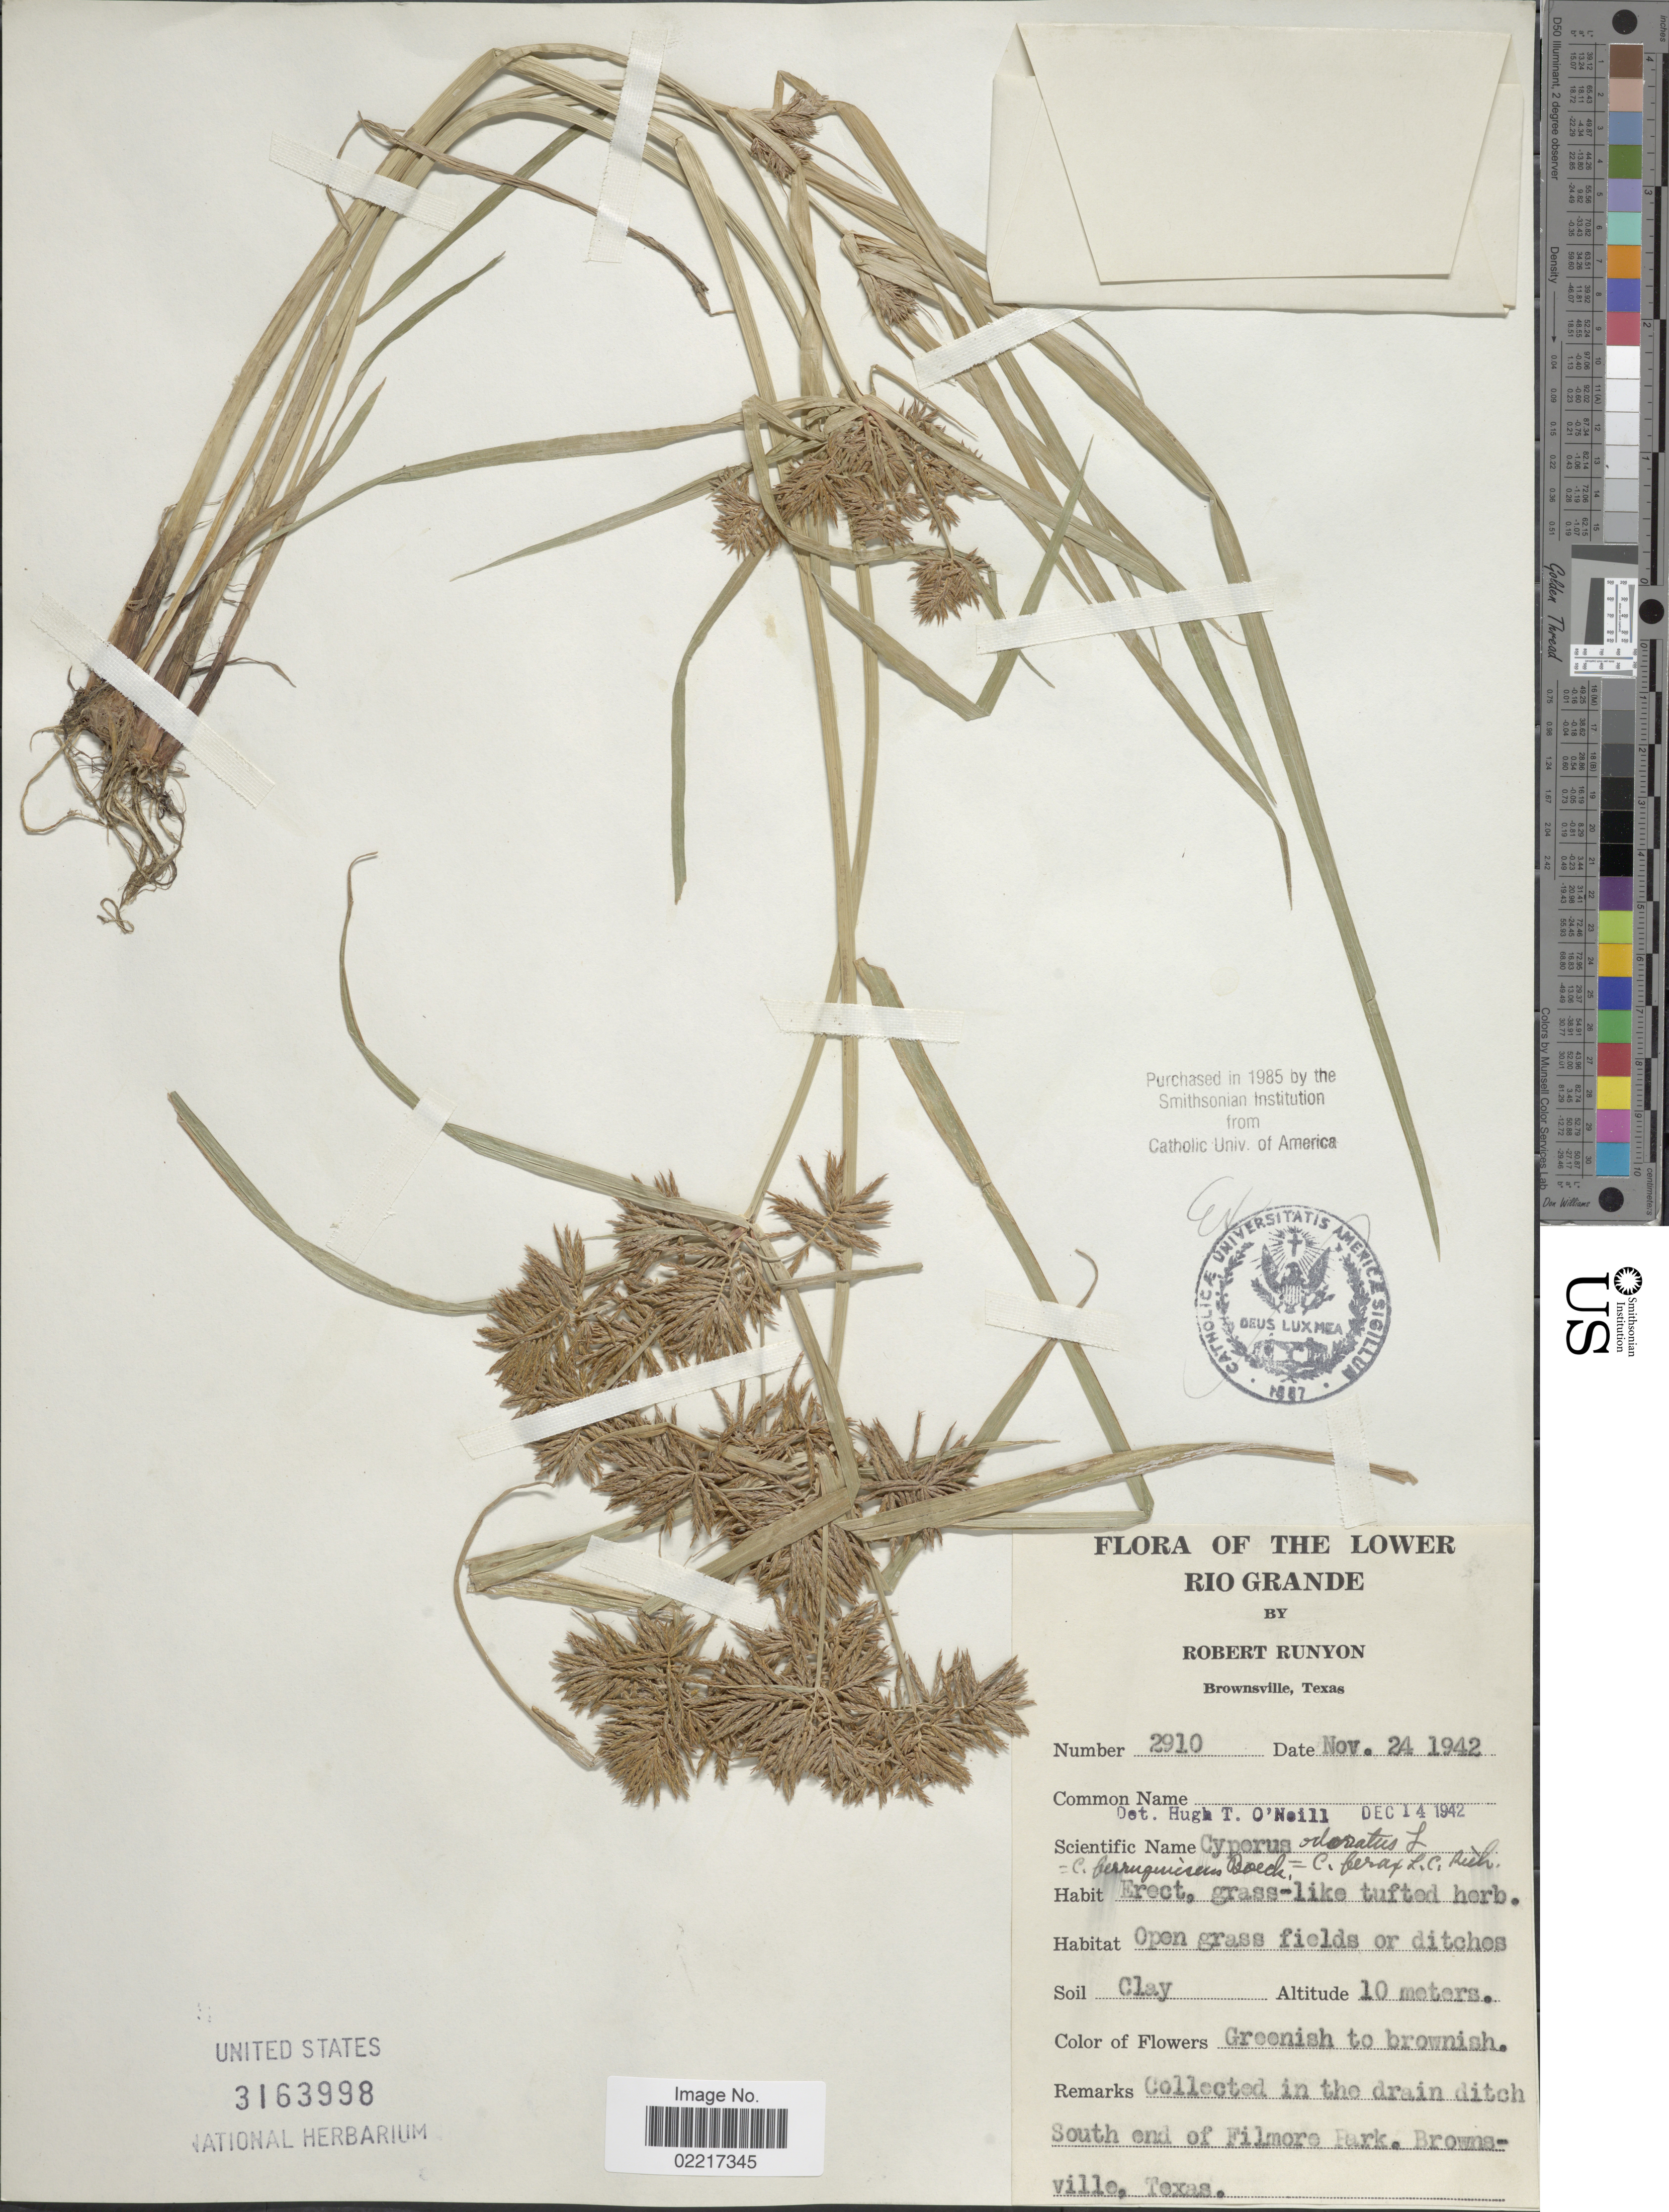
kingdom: Plantae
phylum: Tracheophyta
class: Liliopsida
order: Poales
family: Cyperaceae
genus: Cyperus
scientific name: Cyperus odoratus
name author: L.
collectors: R. Runyon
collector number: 2910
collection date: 1942-11-24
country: United States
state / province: Texas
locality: The Lower Rio Grande, drain ditch South end of Filmore Park, Brownsville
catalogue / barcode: US 3163998